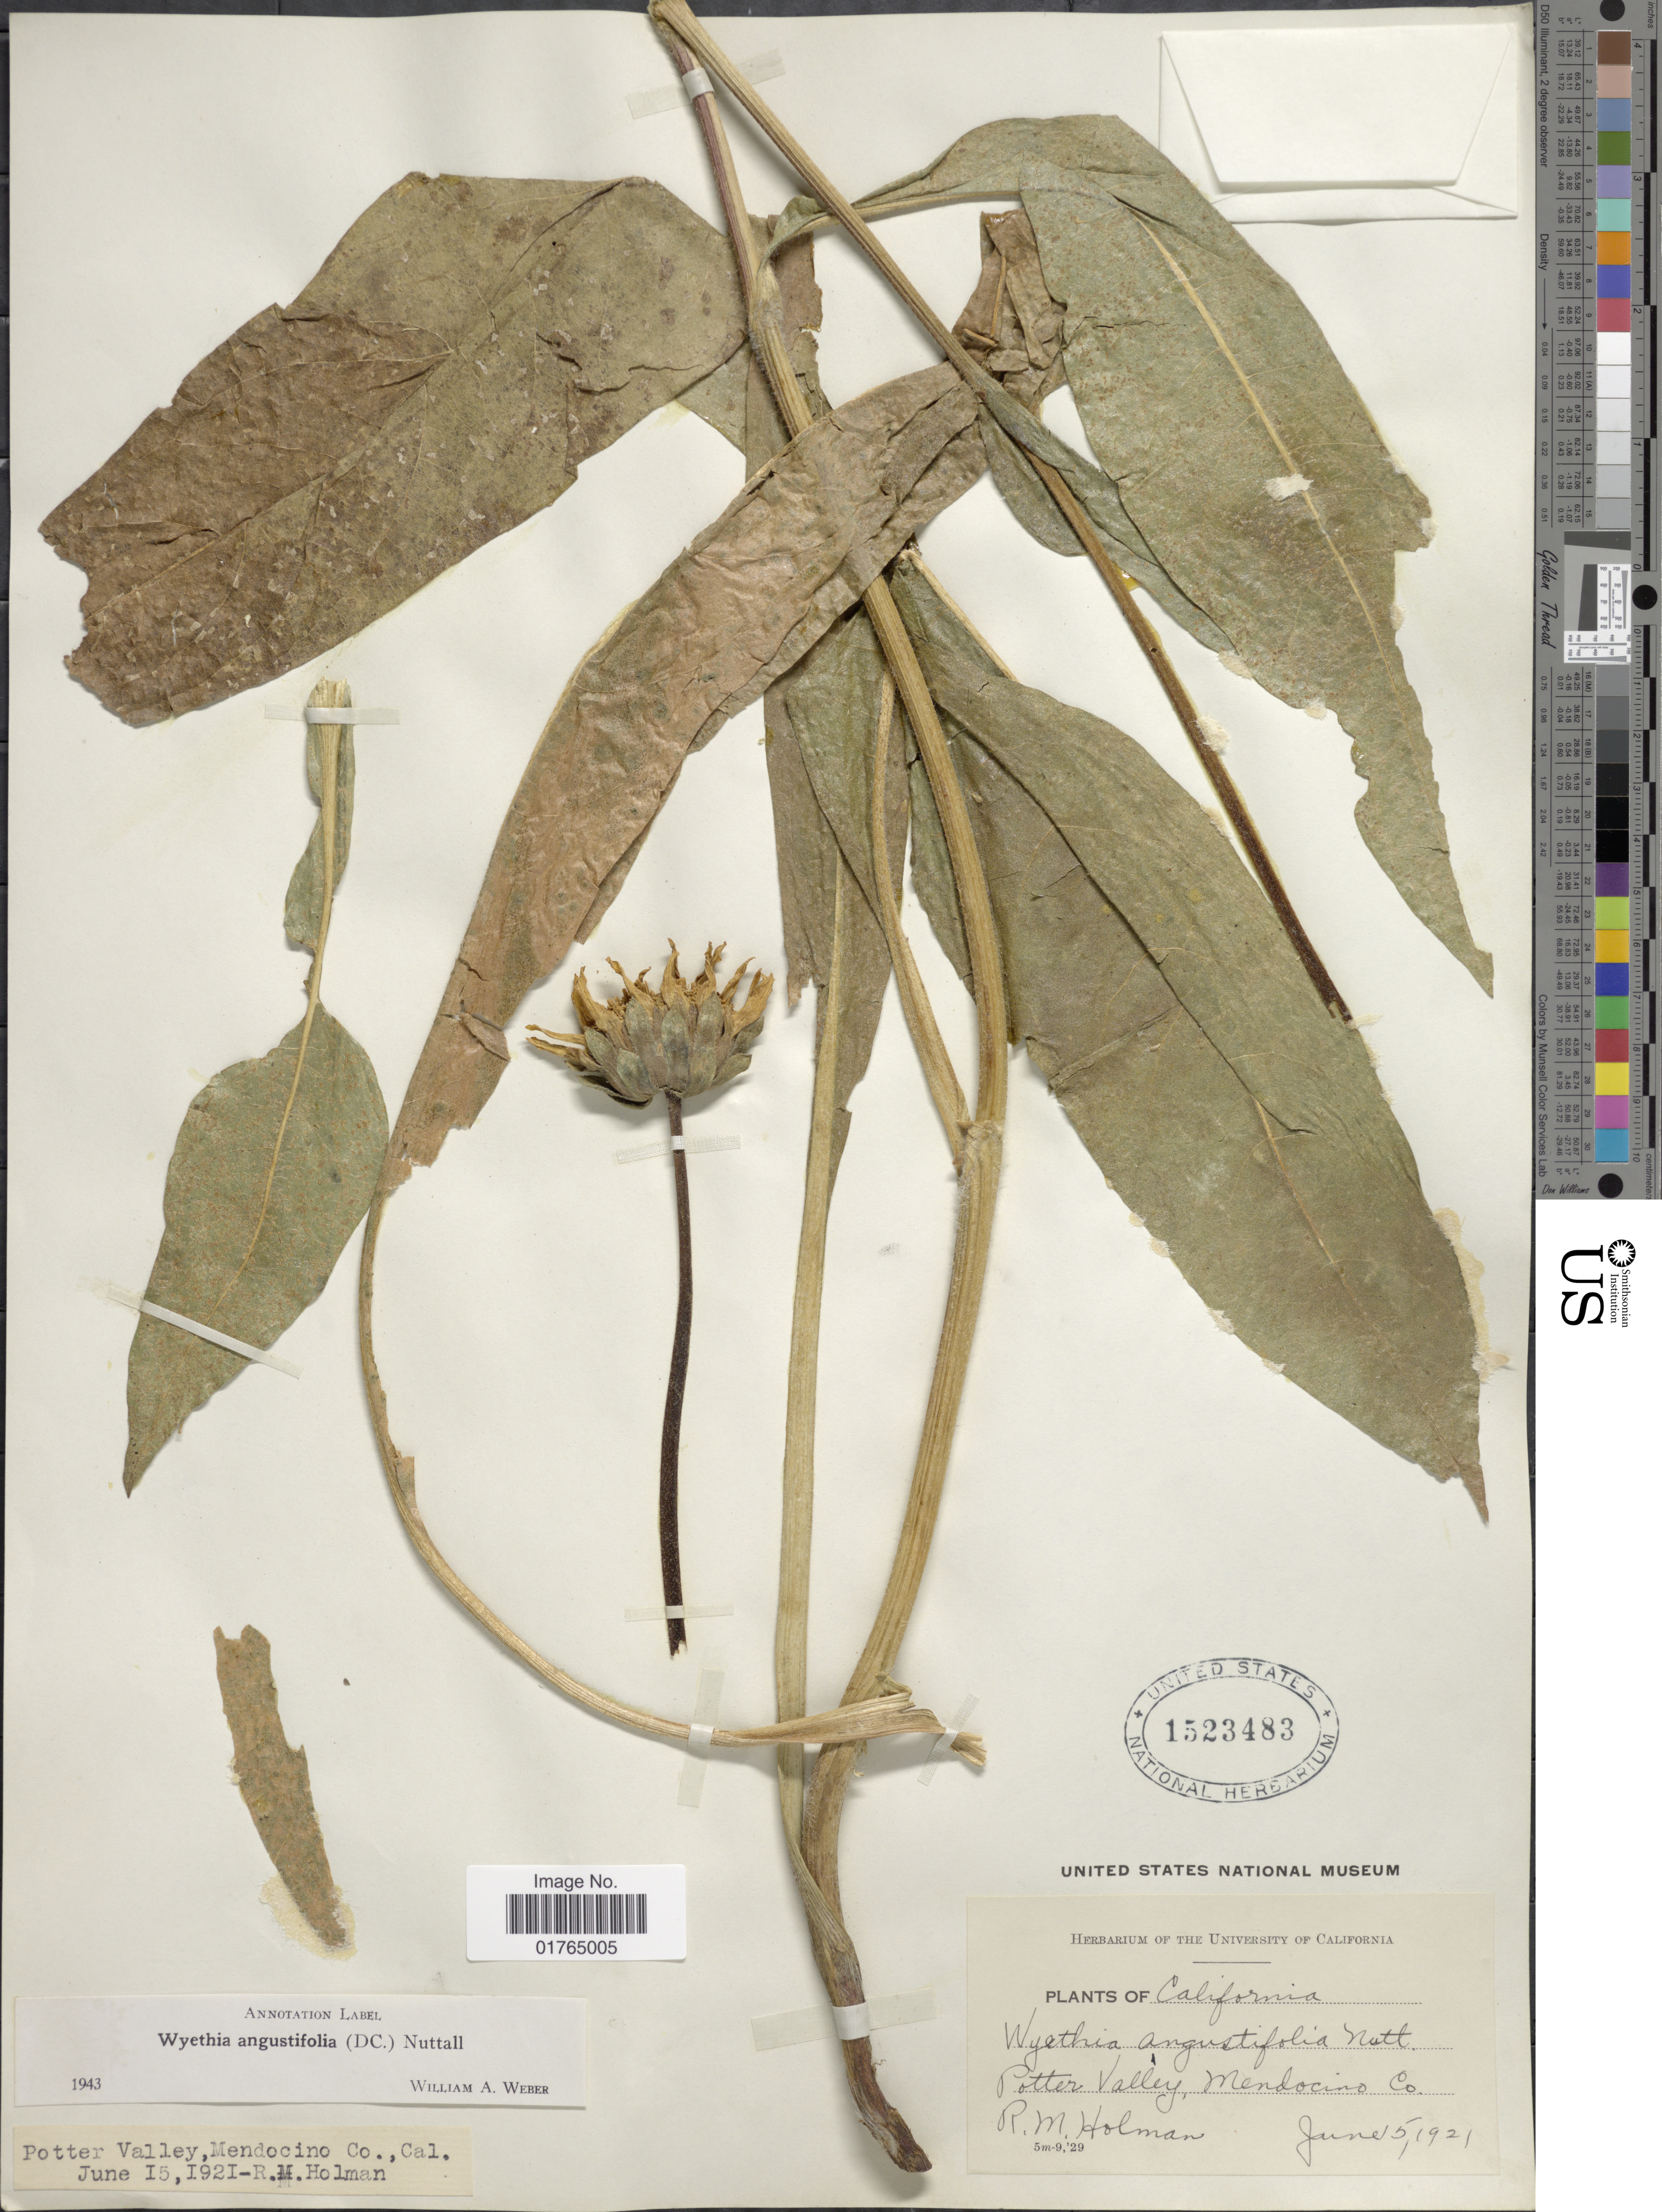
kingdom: Plantae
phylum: Tracheophyta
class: Magnoliopsida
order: Asterales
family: Asteraceae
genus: Wyethia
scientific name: Wyethia angustifolia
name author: (DC.) Nutt.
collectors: R. Holman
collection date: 1921-06-15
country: United States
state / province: California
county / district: Mendocino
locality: Potter Valley, Mendocino Co., Cal.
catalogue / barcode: US 1523483